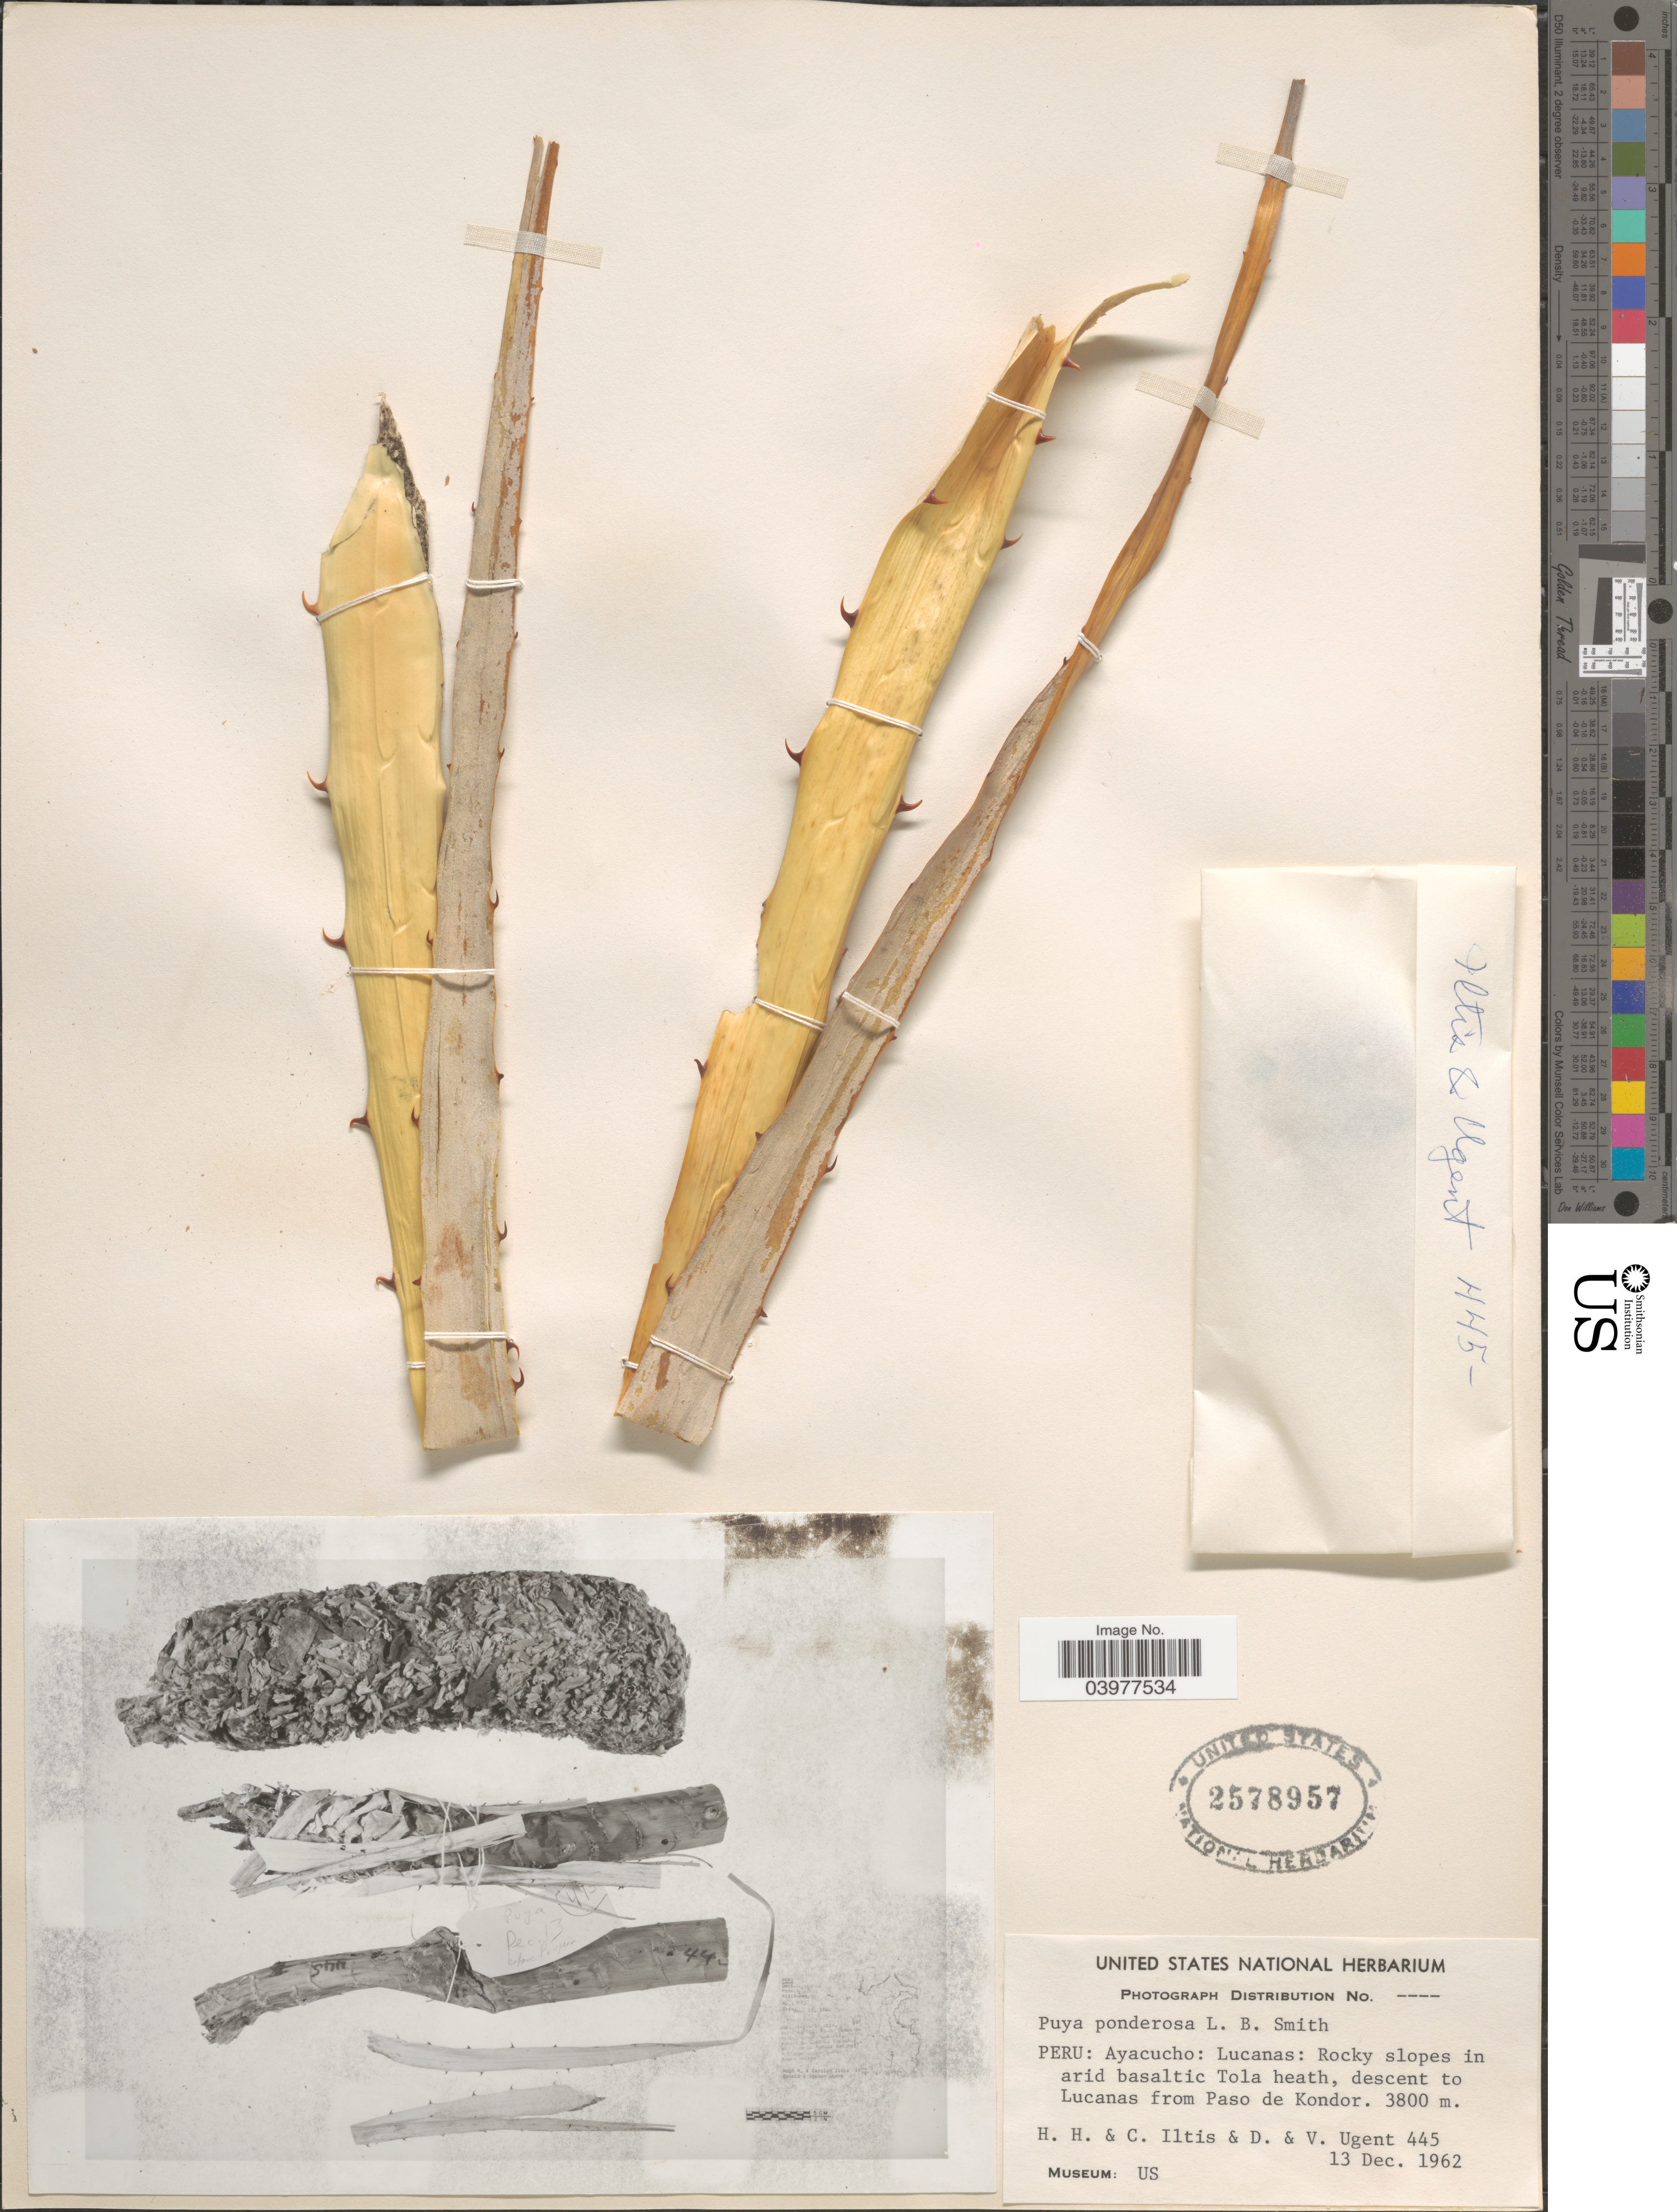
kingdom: Plantae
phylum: Tracheophyta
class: Liliopsida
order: Poales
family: Bromeliaceae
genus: Puya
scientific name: Puya ponderosa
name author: L.B. Sm.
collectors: H. H. Iltis, C. G. Iltis, D. Ugent & V. Ugent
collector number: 445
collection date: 1962-12-13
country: Peru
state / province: Ayacucho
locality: Lucanas: Rocky slopes in arid basaltic Tola heath, descent to Lucanas from Paso de Kondor.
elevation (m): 3800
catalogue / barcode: US 2578957